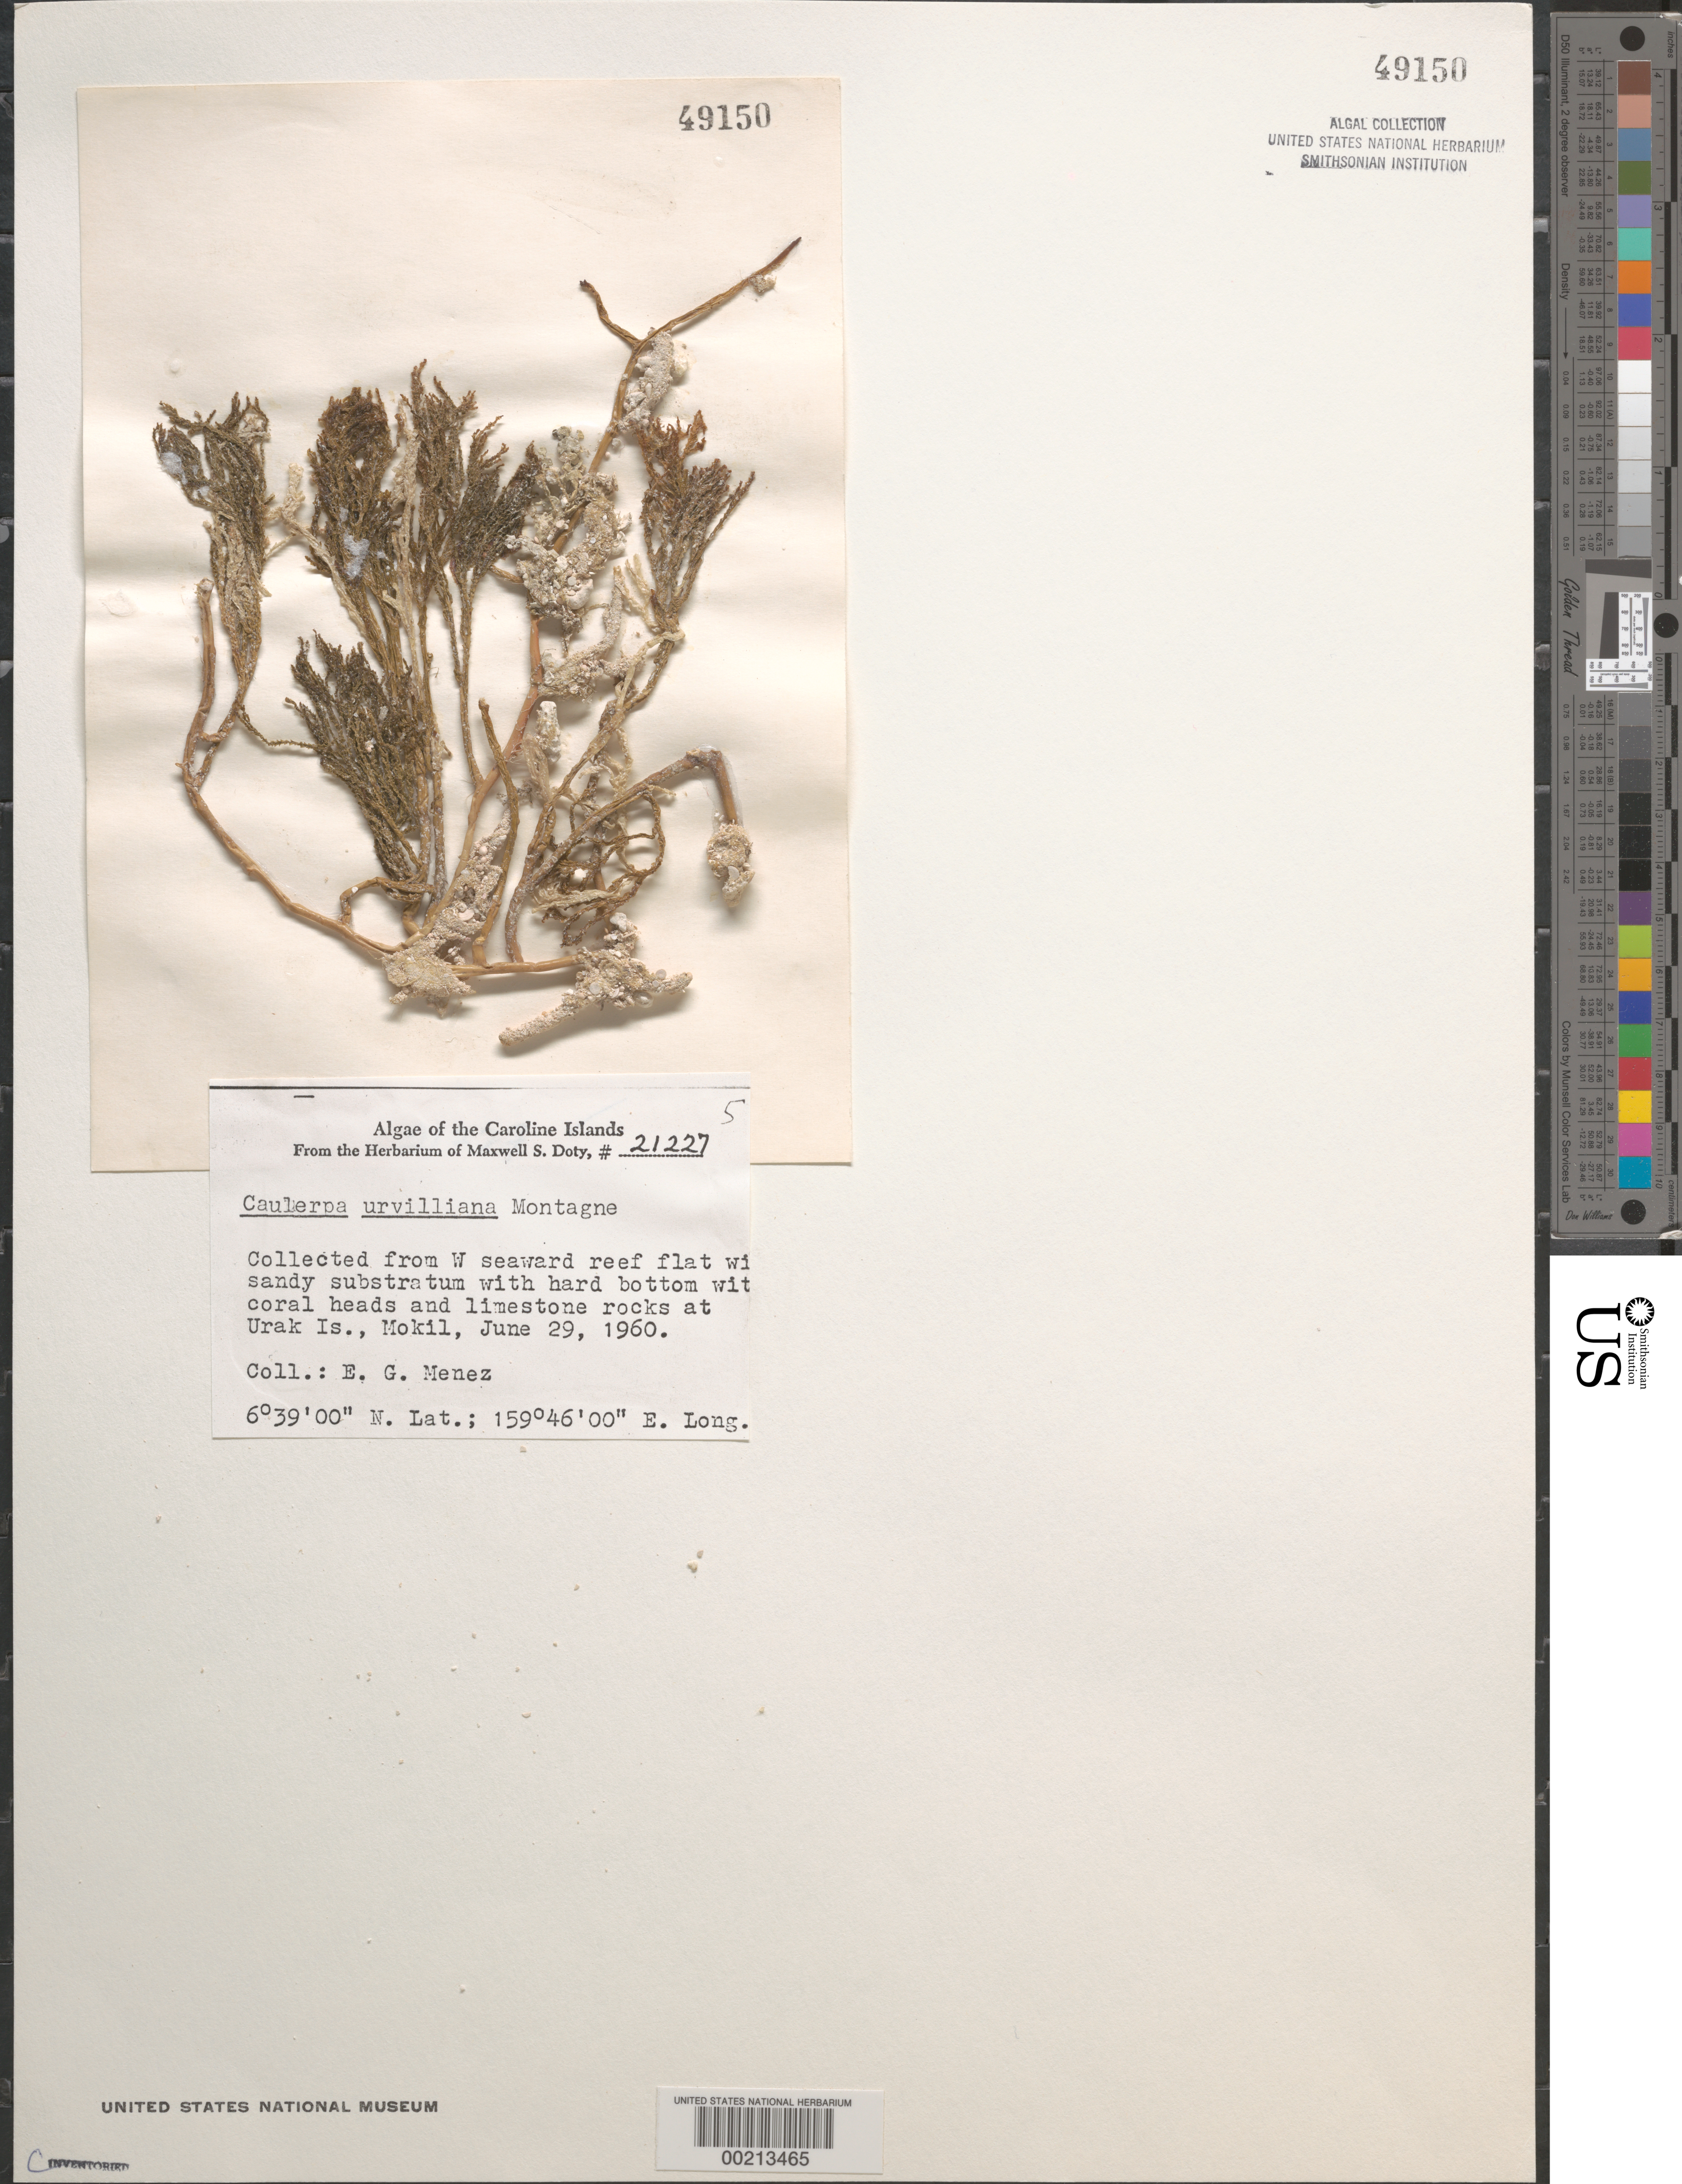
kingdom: Plantae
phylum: Chlorophyta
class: Ulvophyceae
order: Bryopsidales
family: Caulerpaceae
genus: Caulerpa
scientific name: Caulerpa urvilleana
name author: Mont.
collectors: Meñez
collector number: MSD 21227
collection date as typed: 29 Jun 1960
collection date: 1960-06-29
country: Micronesia, Federated States of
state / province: Pohnpei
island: Mwokil (Mokil) Atoll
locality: Urak Islet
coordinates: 6 39' 00" N, 159 46' 00" E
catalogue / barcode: US 49150